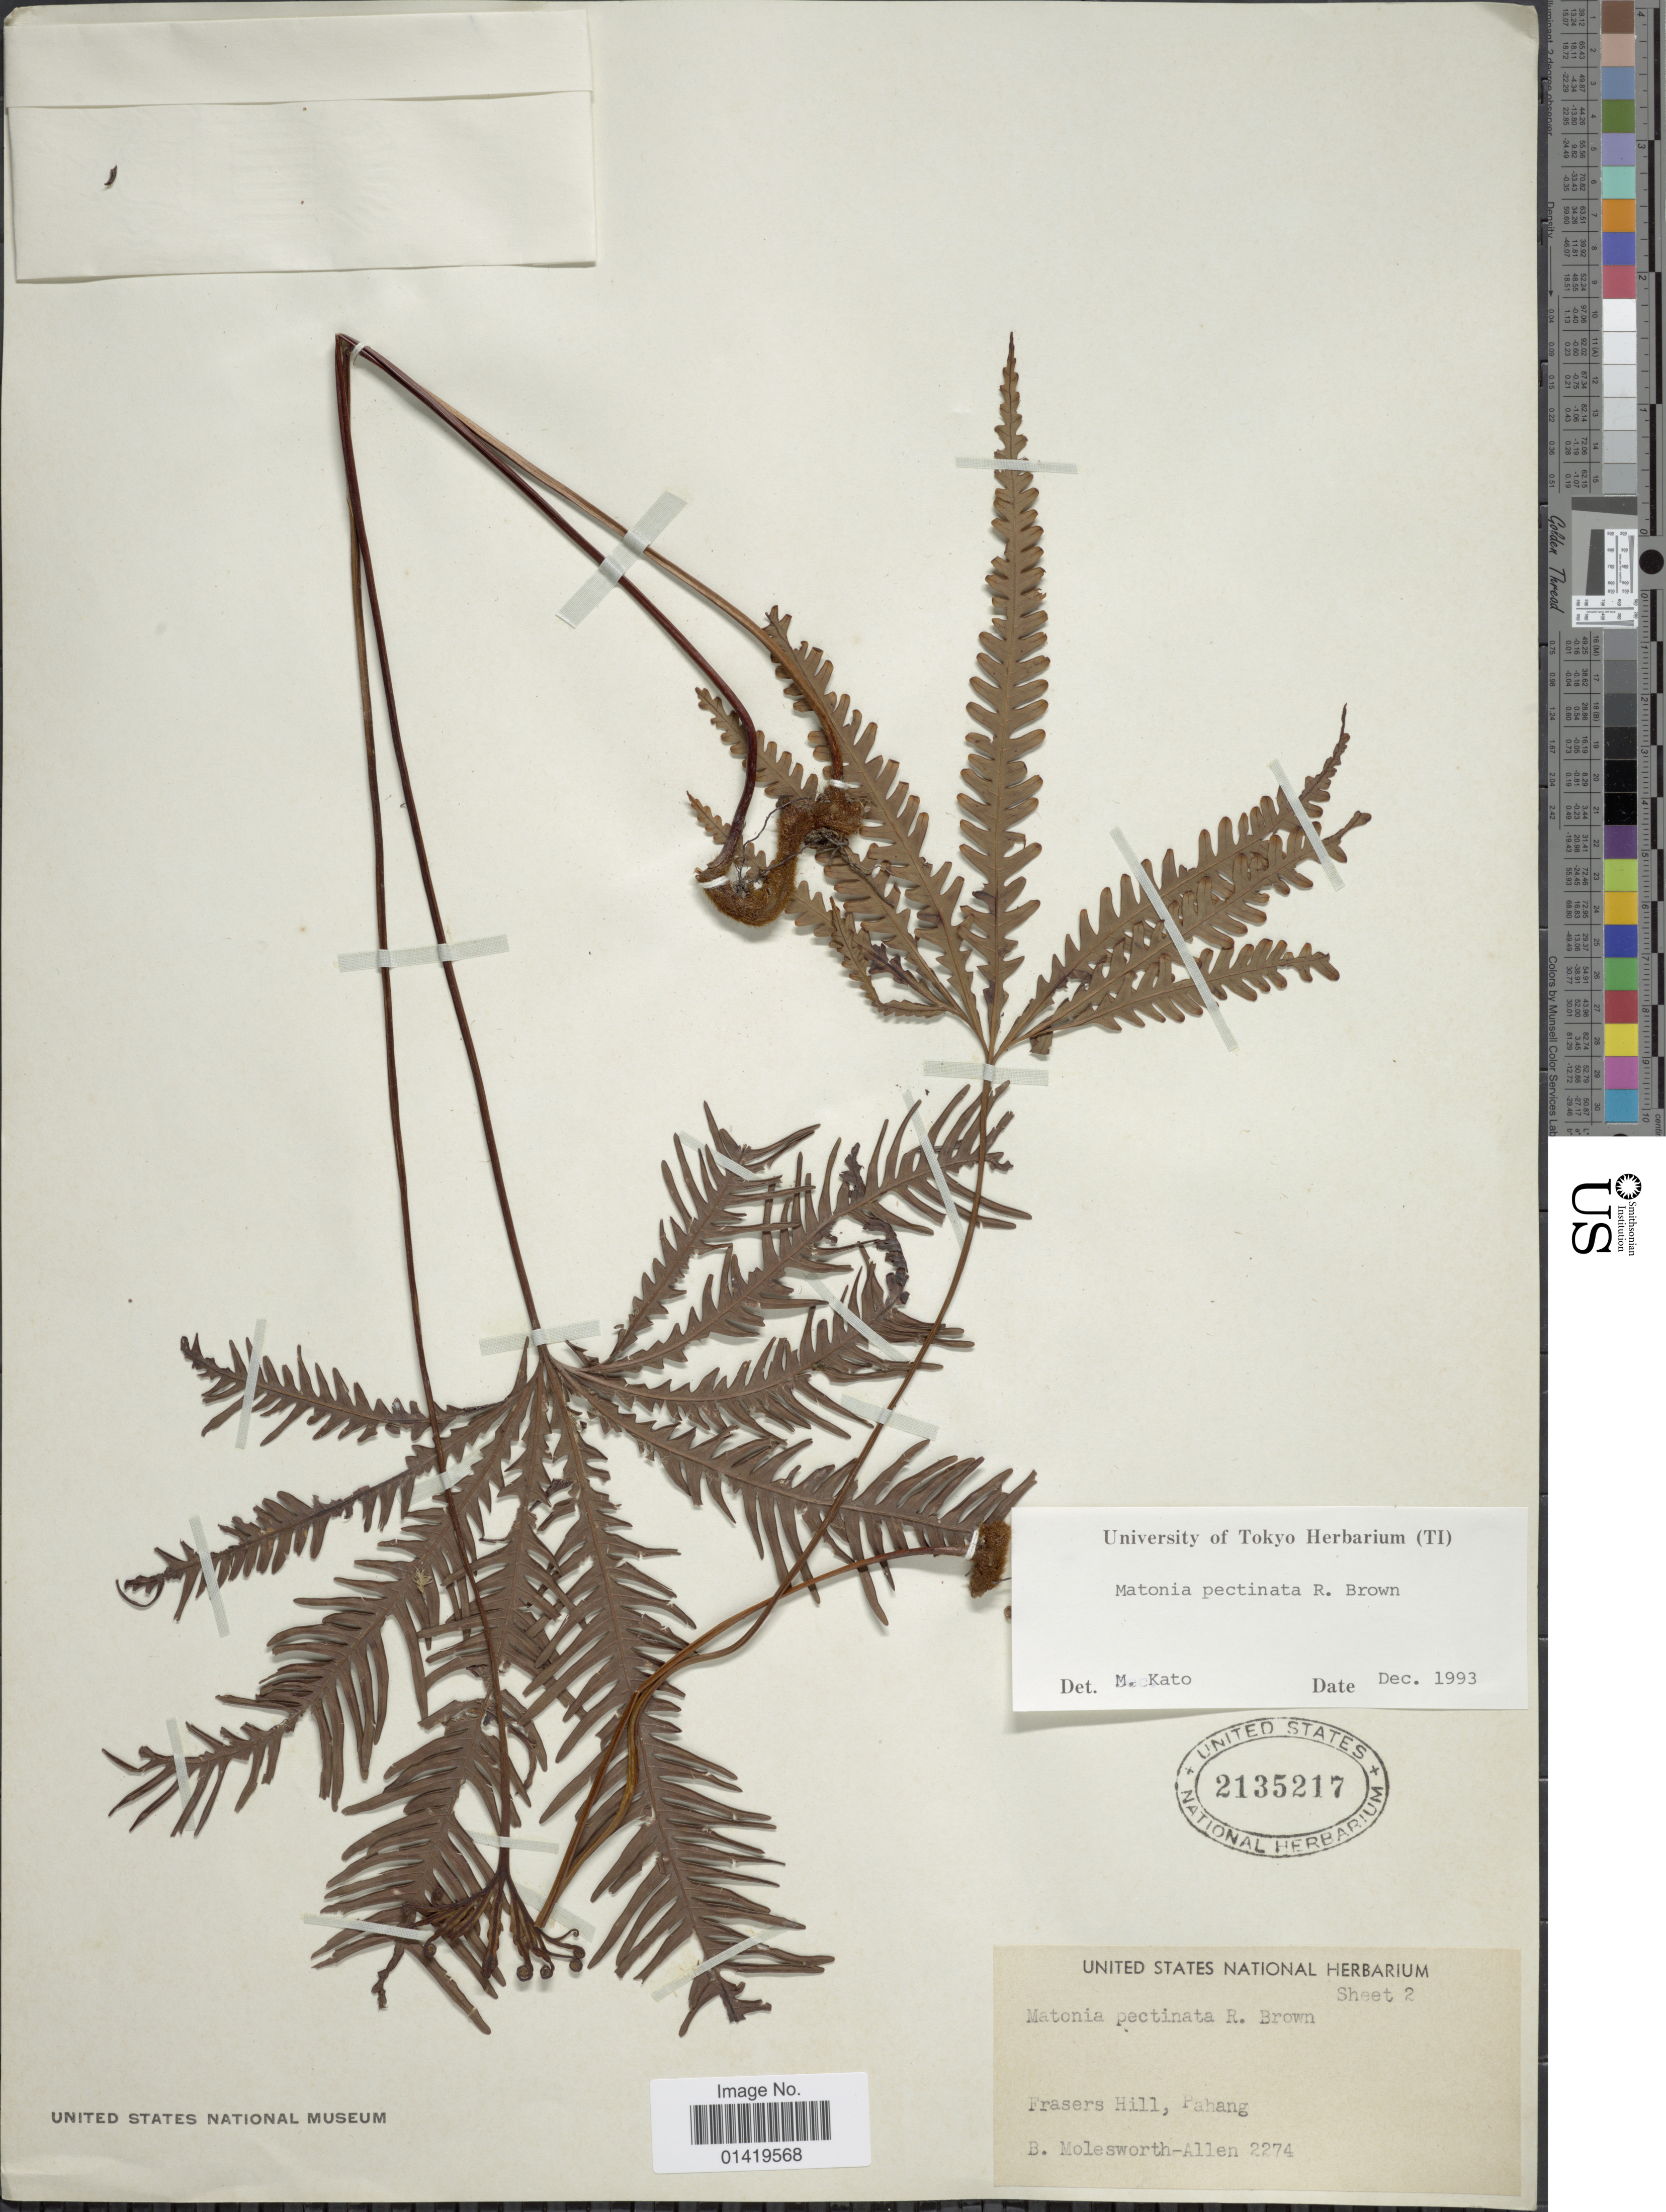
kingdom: Plantae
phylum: Tracheophyta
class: Polypodiopsida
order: Gleicheniales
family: Matoniaceae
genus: Matonia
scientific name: Matonia pectinata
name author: R. Br.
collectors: B. E. G. Molesworth-Allen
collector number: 2274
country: Malaysia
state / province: Pahang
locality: Frasers Hill, Pahang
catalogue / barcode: US 2135217